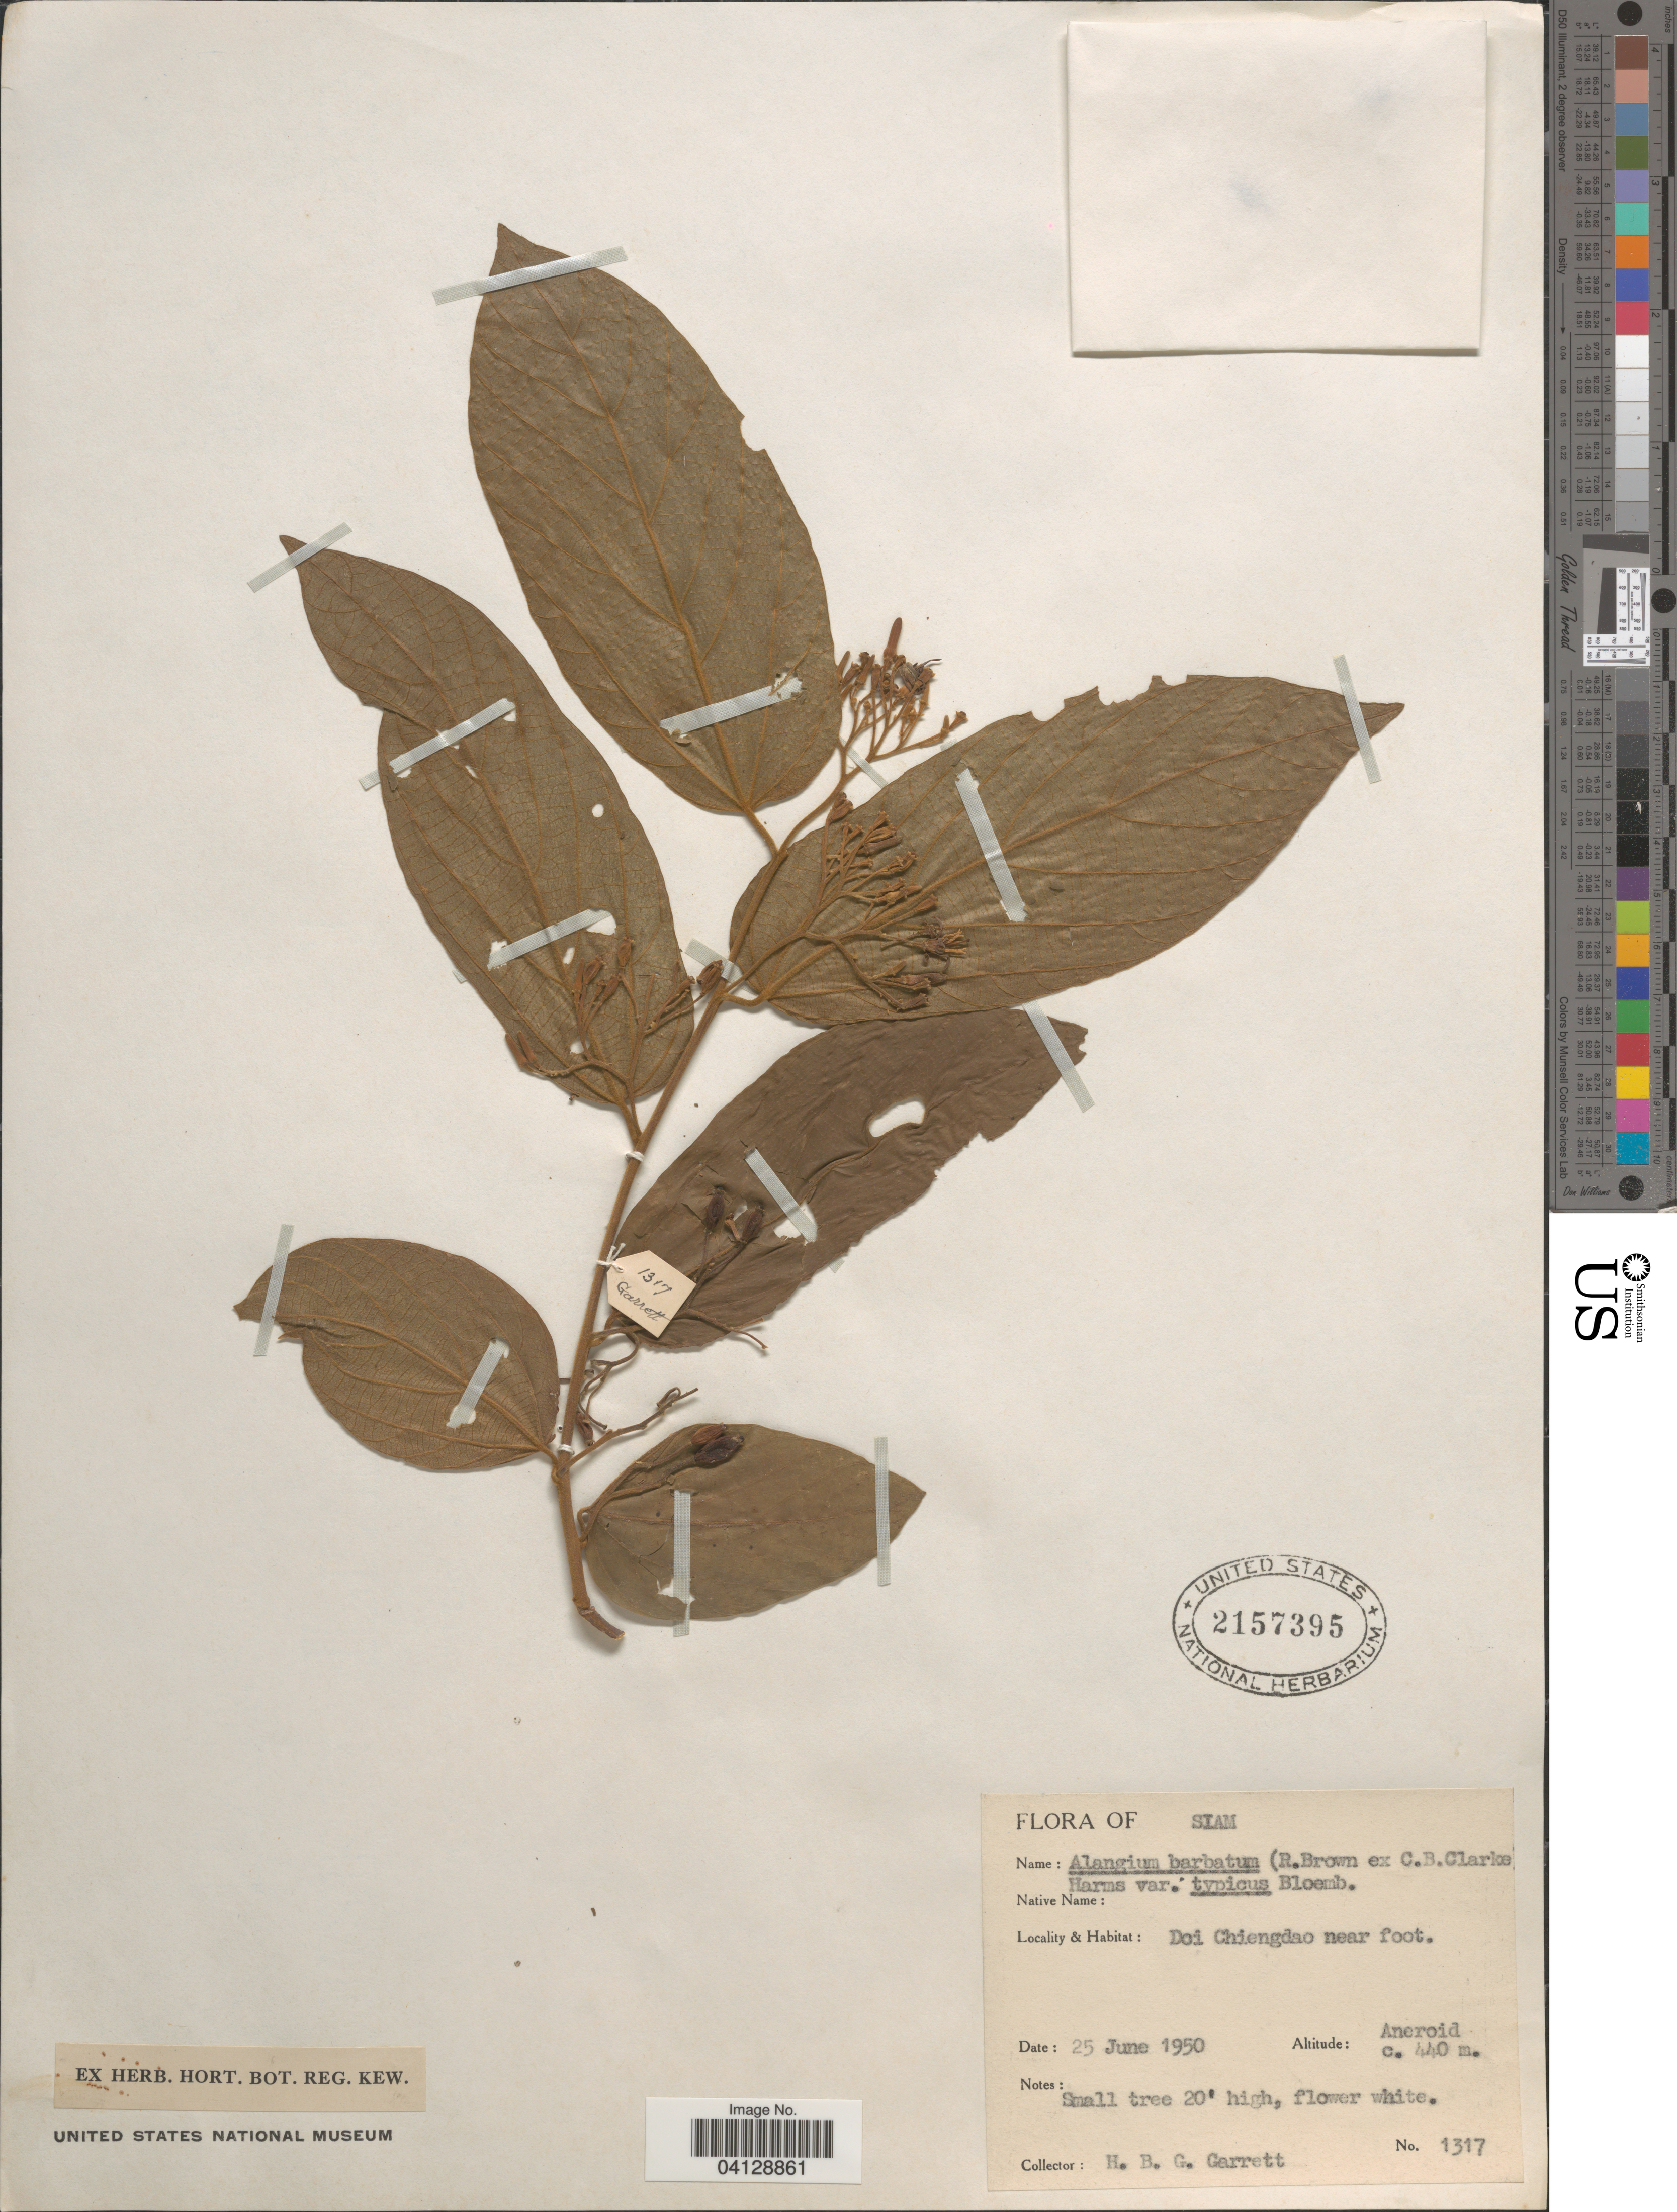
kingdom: Plantae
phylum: Tracheophyta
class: Magnoliopsida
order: Cornales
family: Cornaceae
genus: Alangium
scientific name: Alangium barbatum var. typicus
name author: Bloemb.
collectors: H. Garrett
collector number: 1317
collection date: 1950-06-25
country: Thailand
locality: Siam. Doi Chiengdao near foot.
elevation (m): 440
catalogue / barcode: US 2157395